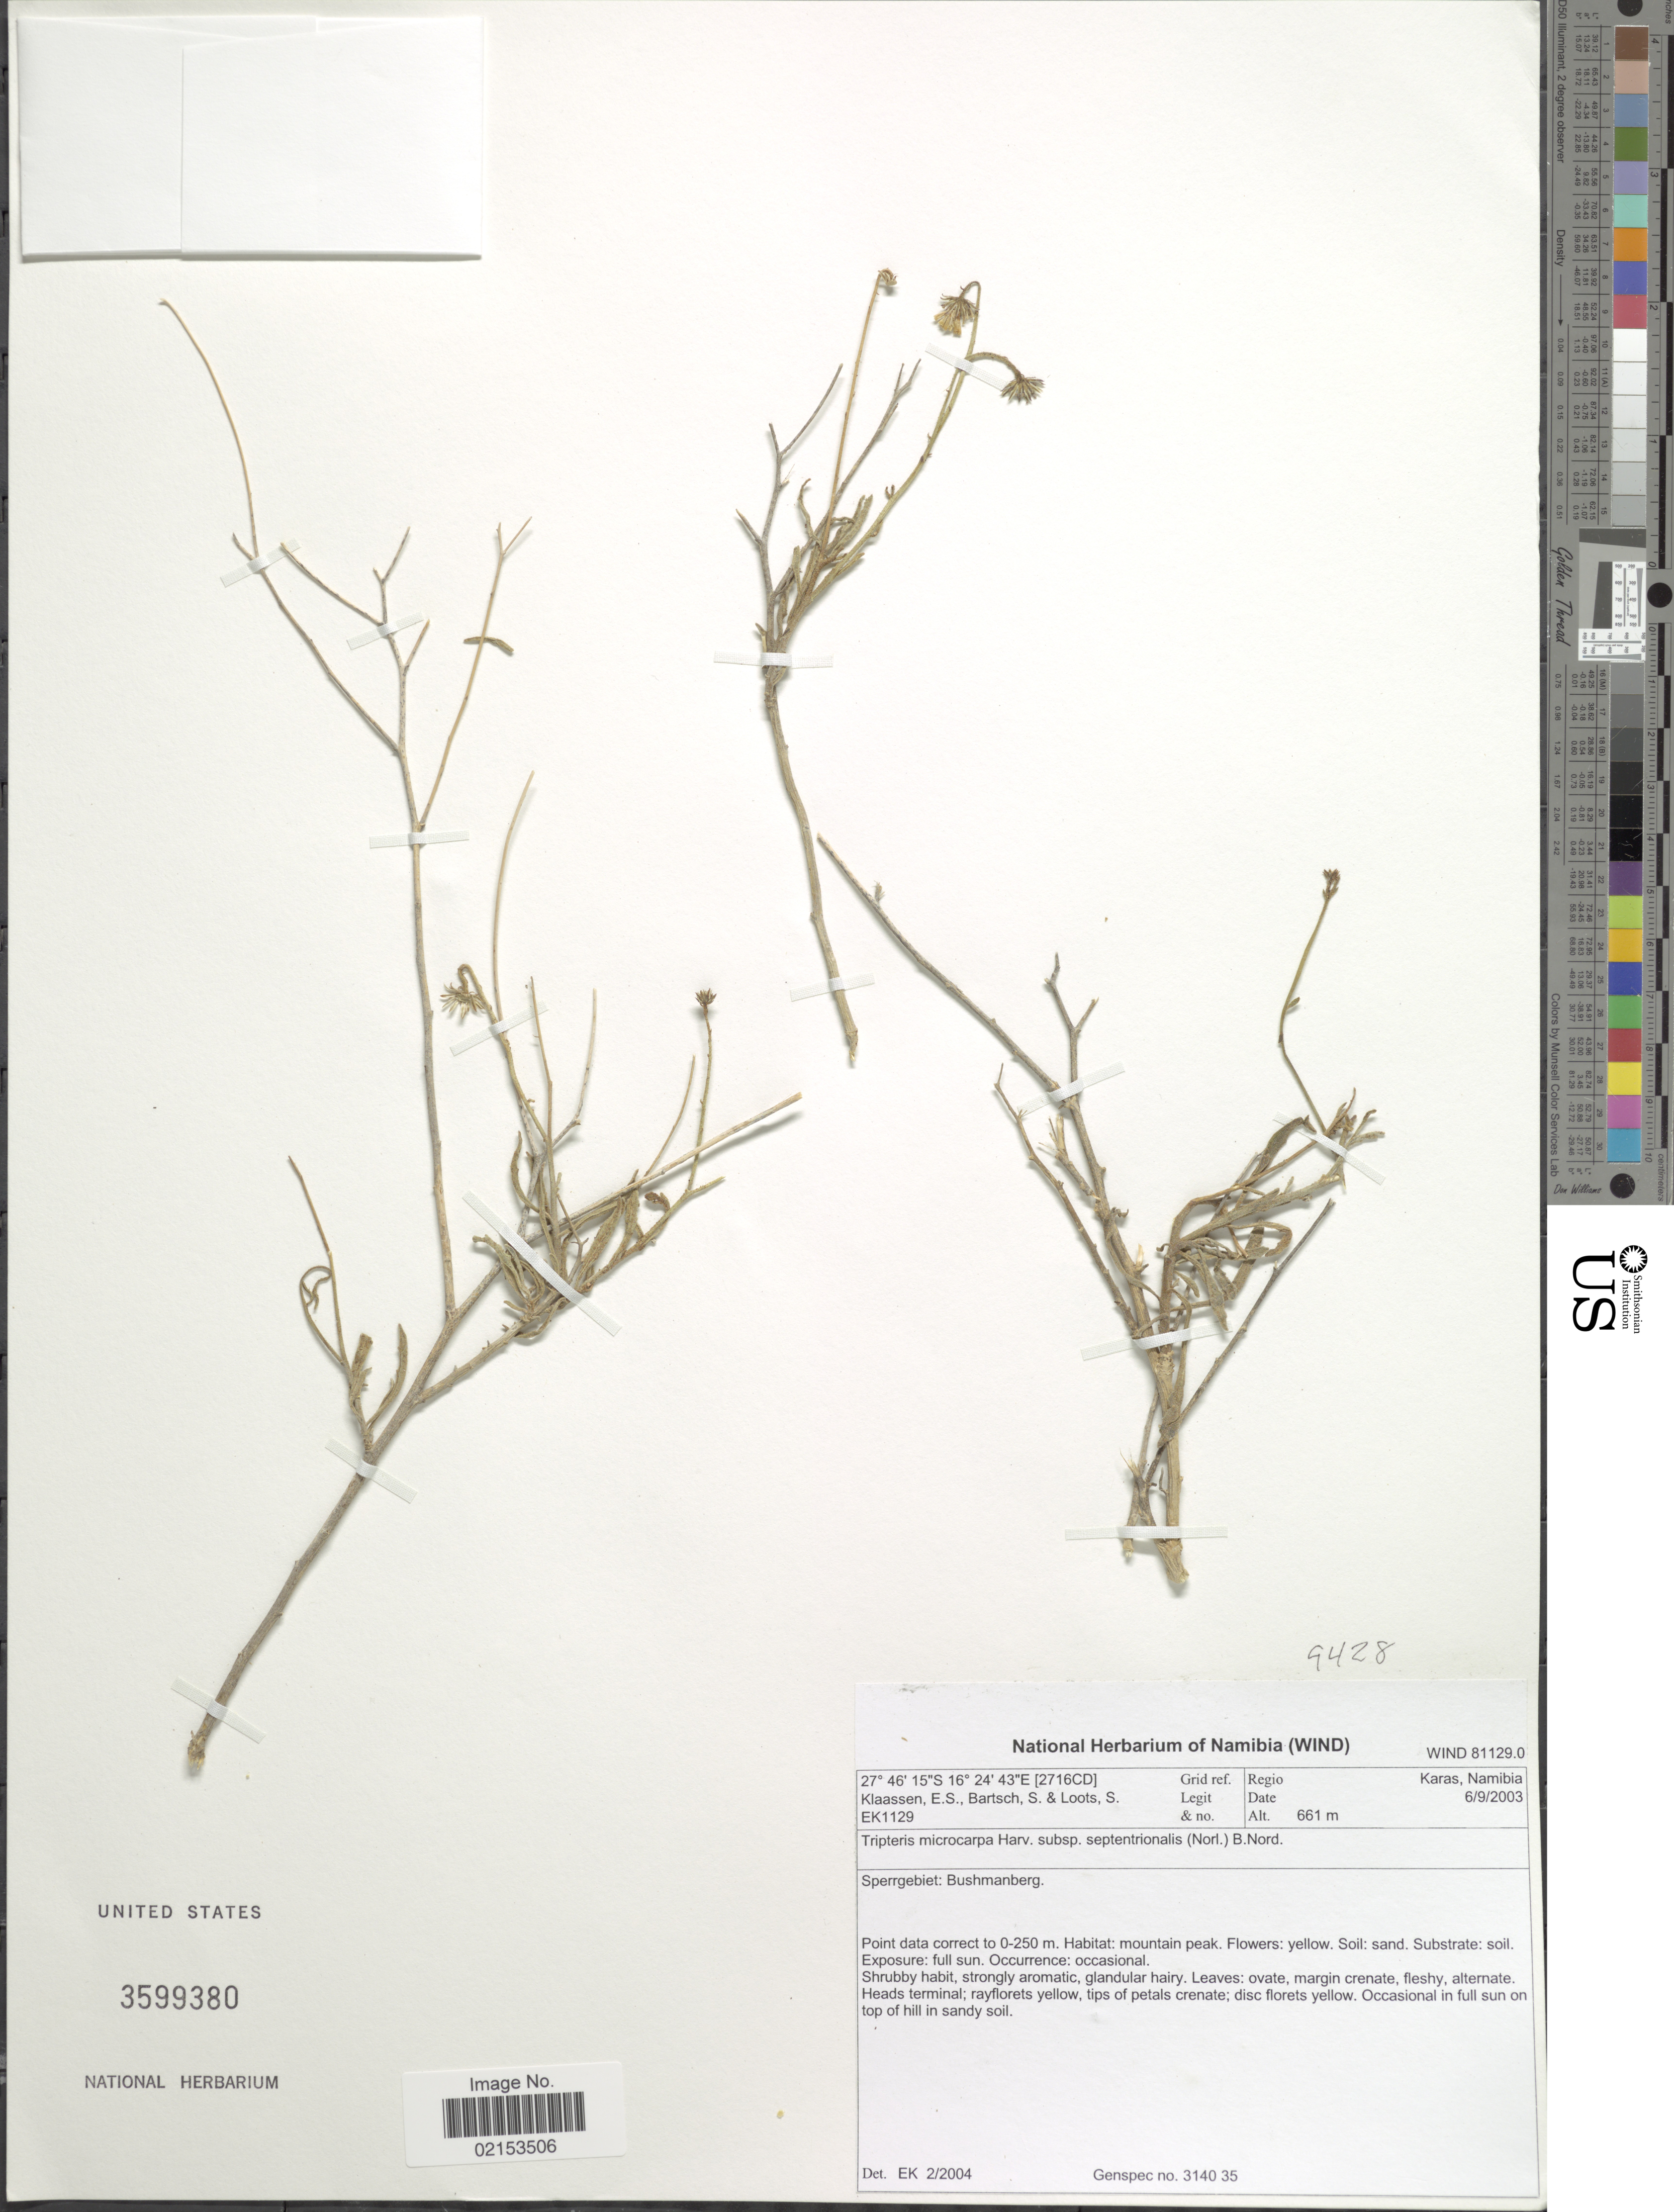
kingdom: Plantae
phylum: Tracheophyta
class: Magnoliopsida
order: Asterales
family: Asteraceae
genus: Tripteris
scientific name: Tripteris microcarpa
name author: Harv.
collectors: E. S. Klaassen, S. Bartsch & S. Loots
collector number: EK 1129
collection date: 2003-09-06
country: Namibia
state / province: Karas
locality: Sperrgebiet: Bushmanberg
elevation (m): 661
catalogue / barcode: US 3599380